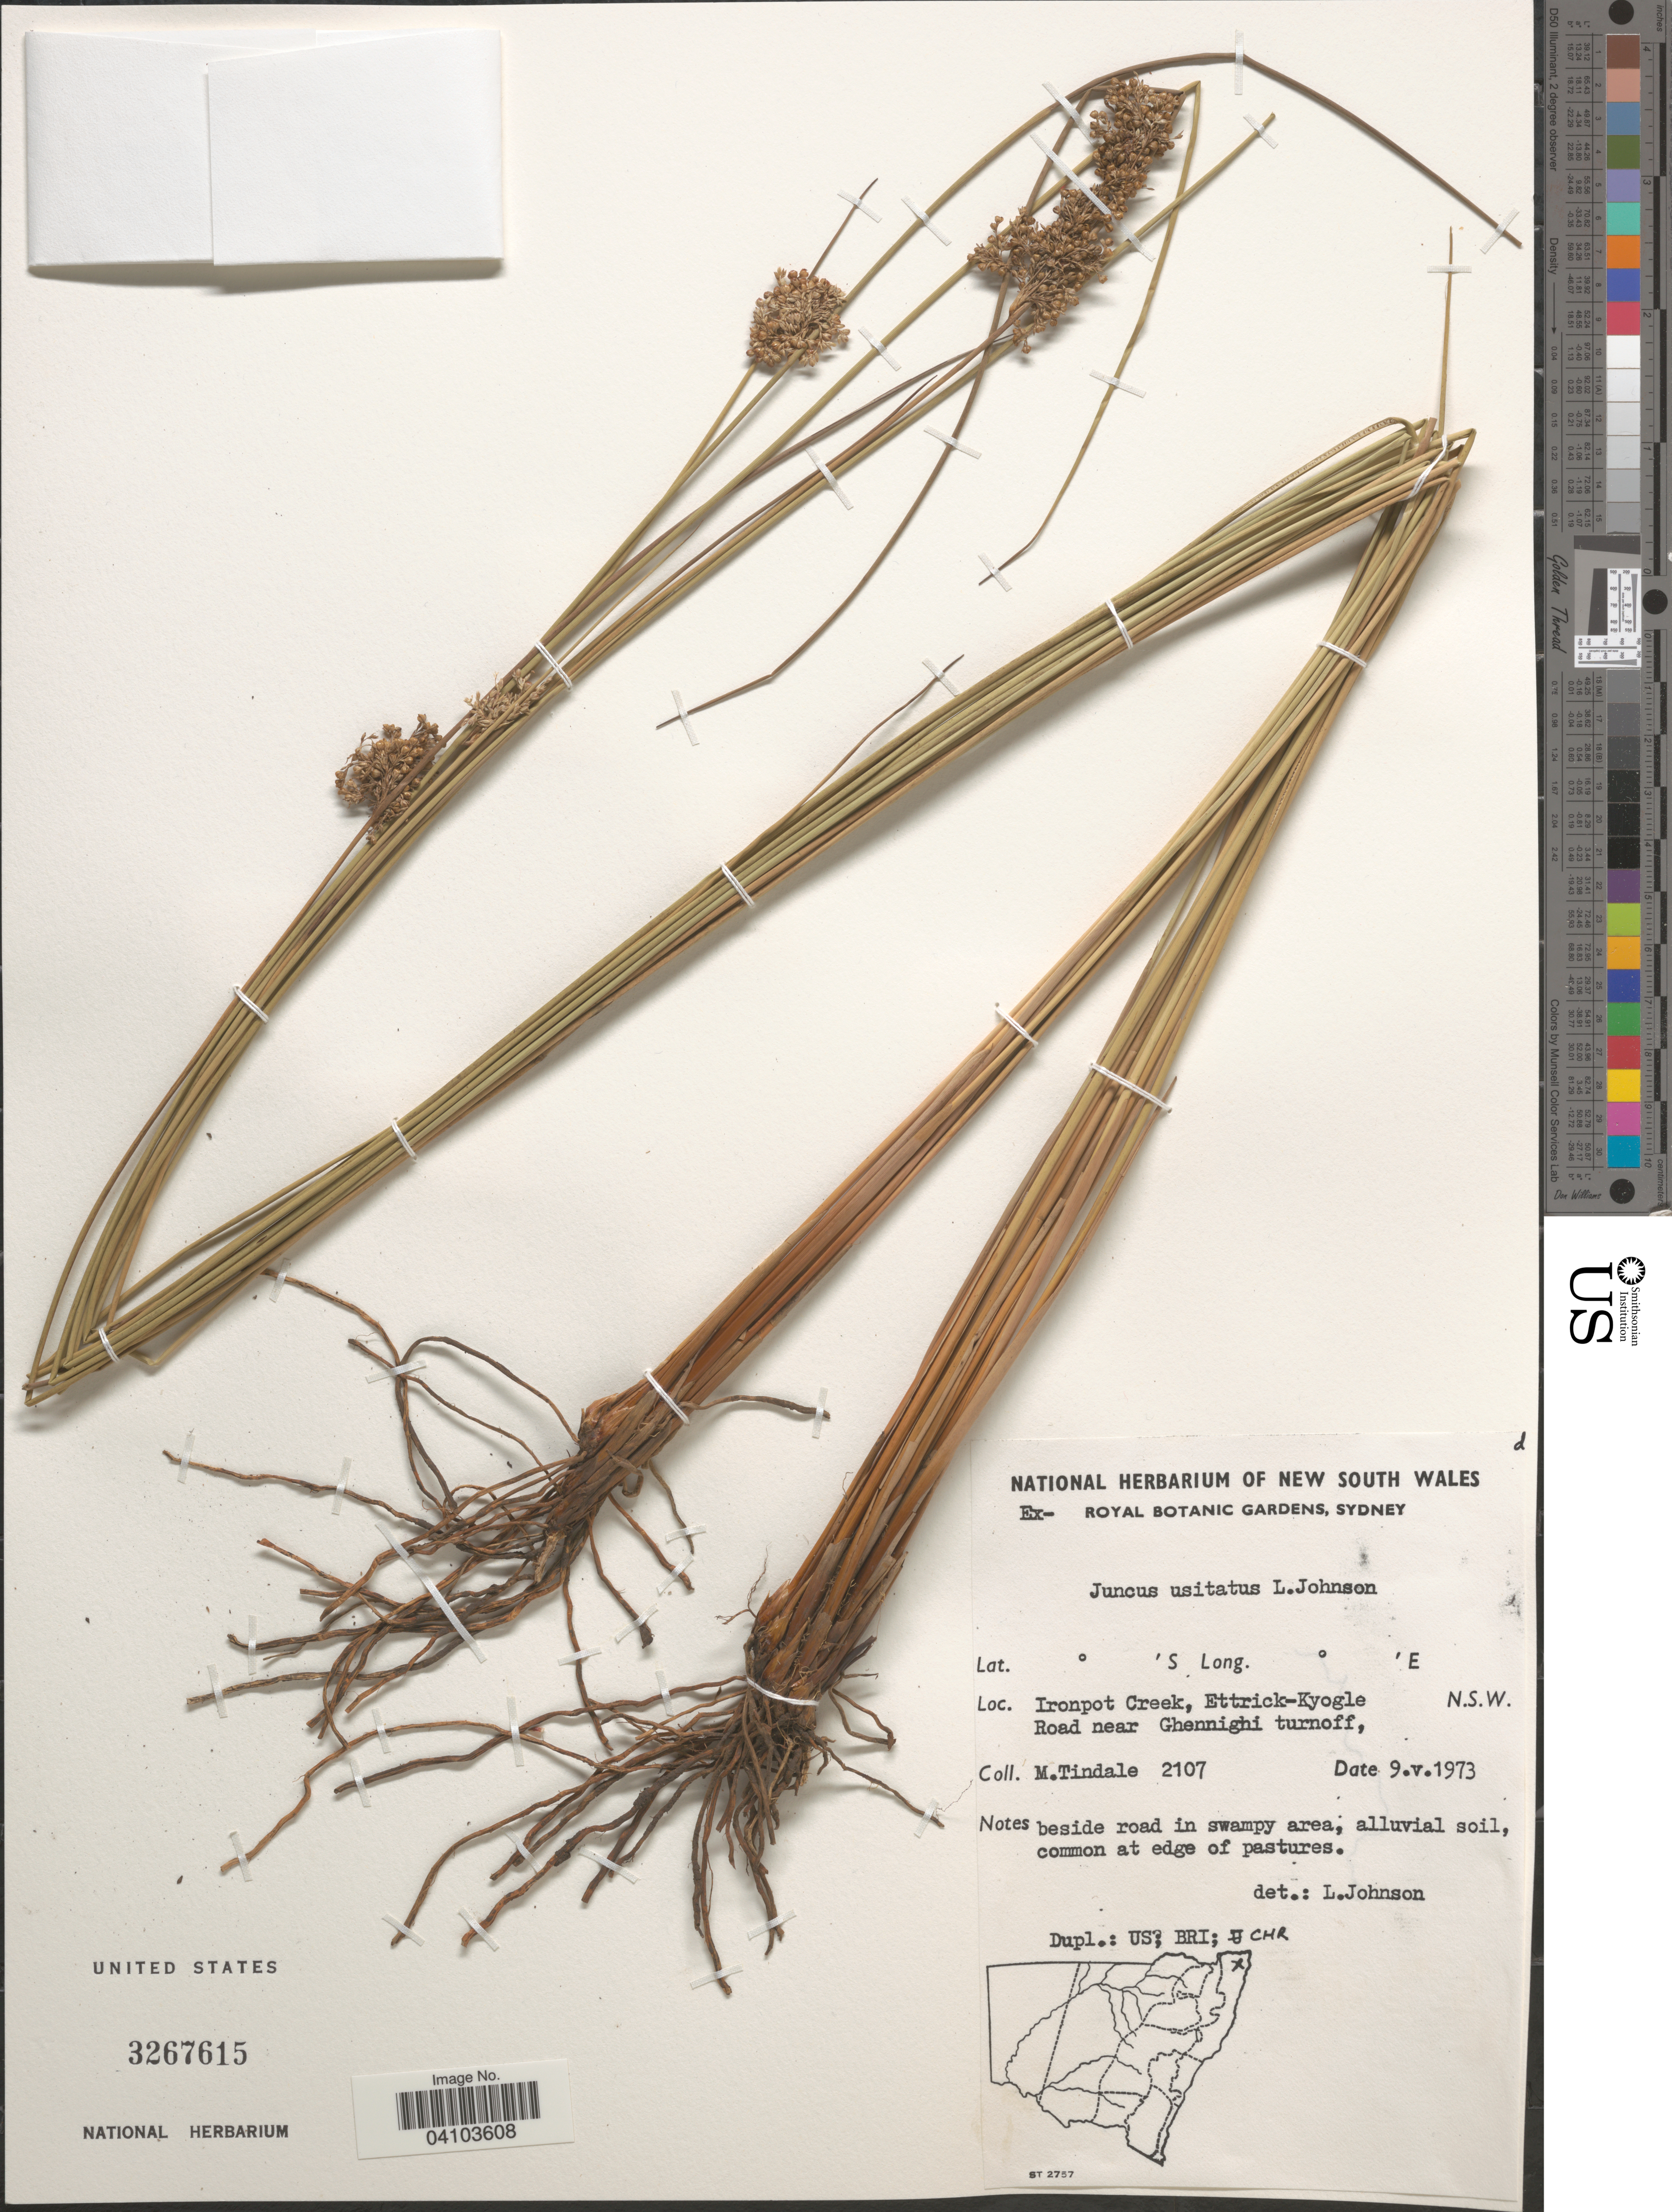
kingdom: Plantae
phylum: Tracheophyta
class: Liliopsida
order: Poales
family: Juncaceae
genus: Juncus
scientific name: Juncus usitatus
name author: L.A.S. Johnson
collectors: M. D. Tindale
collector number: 2107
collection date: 1973-05-09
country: Australia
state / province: New South Wales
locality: Ironpot Creek, Ettrick-Kyogle Road near Ghennighi turnoff.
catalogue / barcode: US 3267615